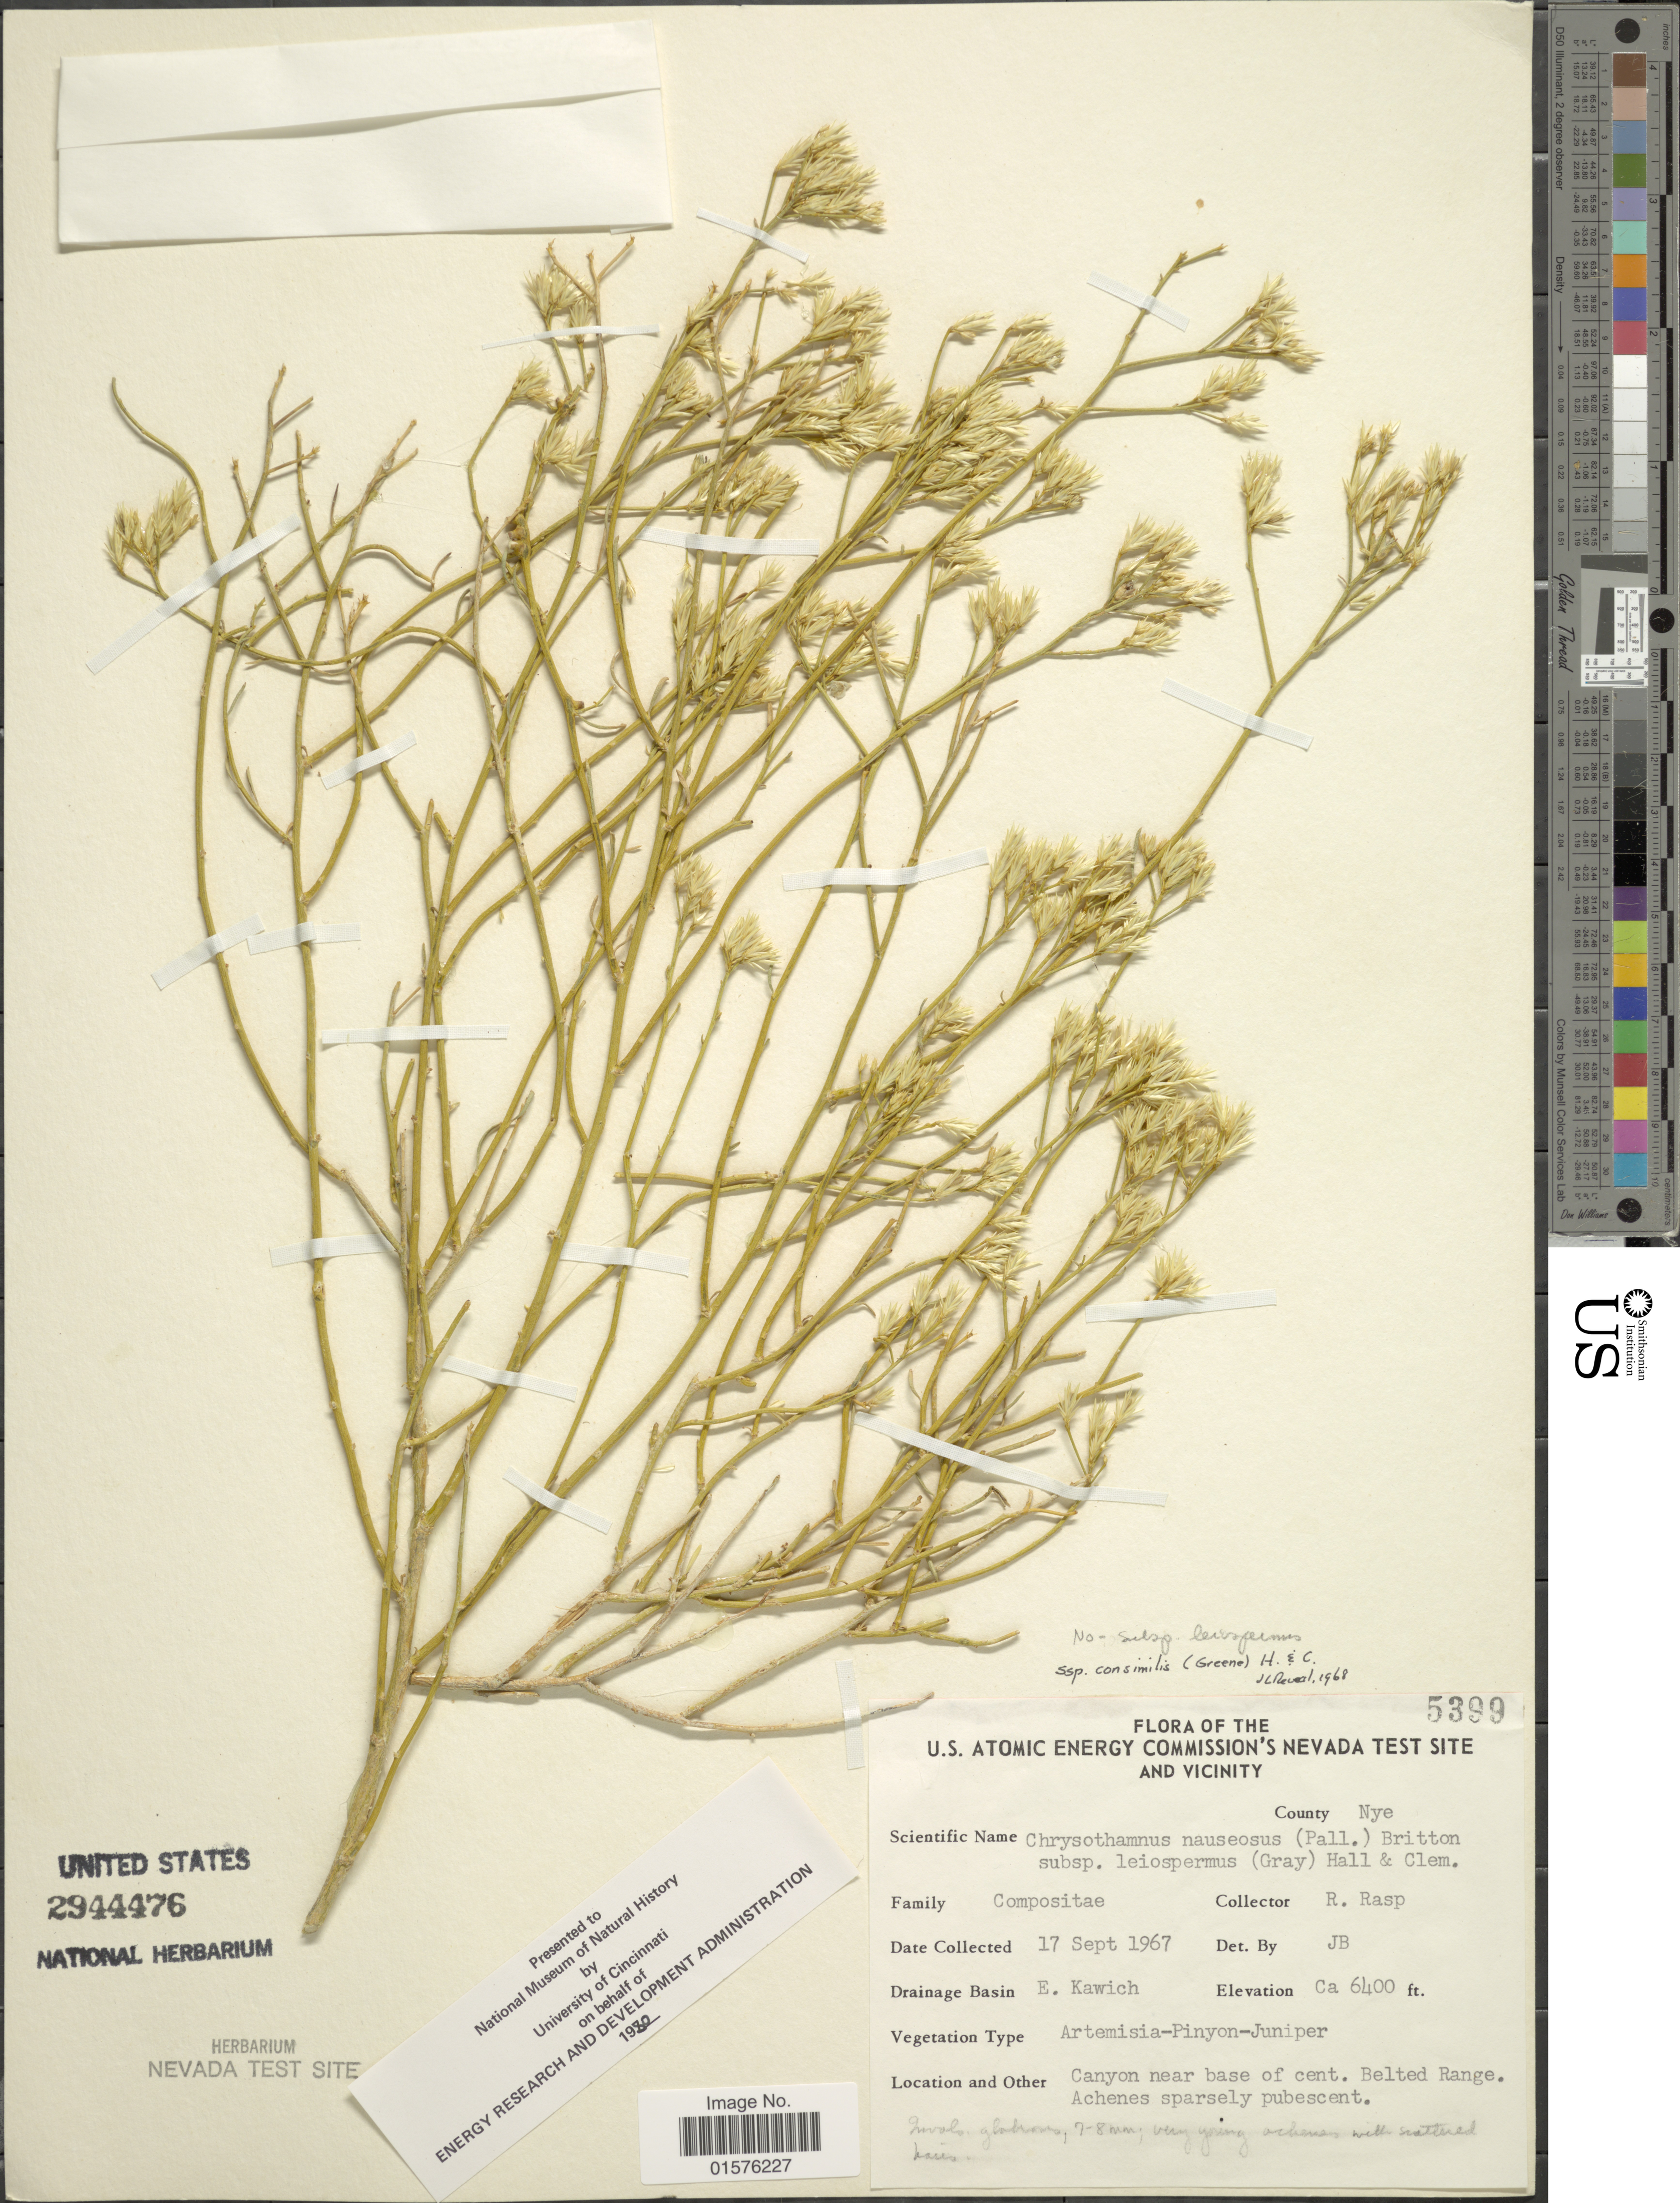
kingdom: Plantae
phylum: Tracheophyta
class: Magnoliopsida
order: Asterales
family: Asteraceae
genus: Ericameria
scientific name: Ericameria nauseosa var. leiosperma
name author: (A. Gray) G.L. Nesom & G.I. Baird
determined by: Urbatsch, Lowell E., Curator (LSU), Louisiana State University (UNITED STATES)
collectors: R. Rasp.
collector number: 5399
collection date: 1967-09-17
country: United States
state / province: Nevada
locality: The U.S. Atomic Energy Commision's Nevada test site and vicinity, County: Nye, Drainage basin: E. Kawich, Canyon near base of cent. Belted Range.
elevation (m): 1951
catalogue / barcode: US 2944476